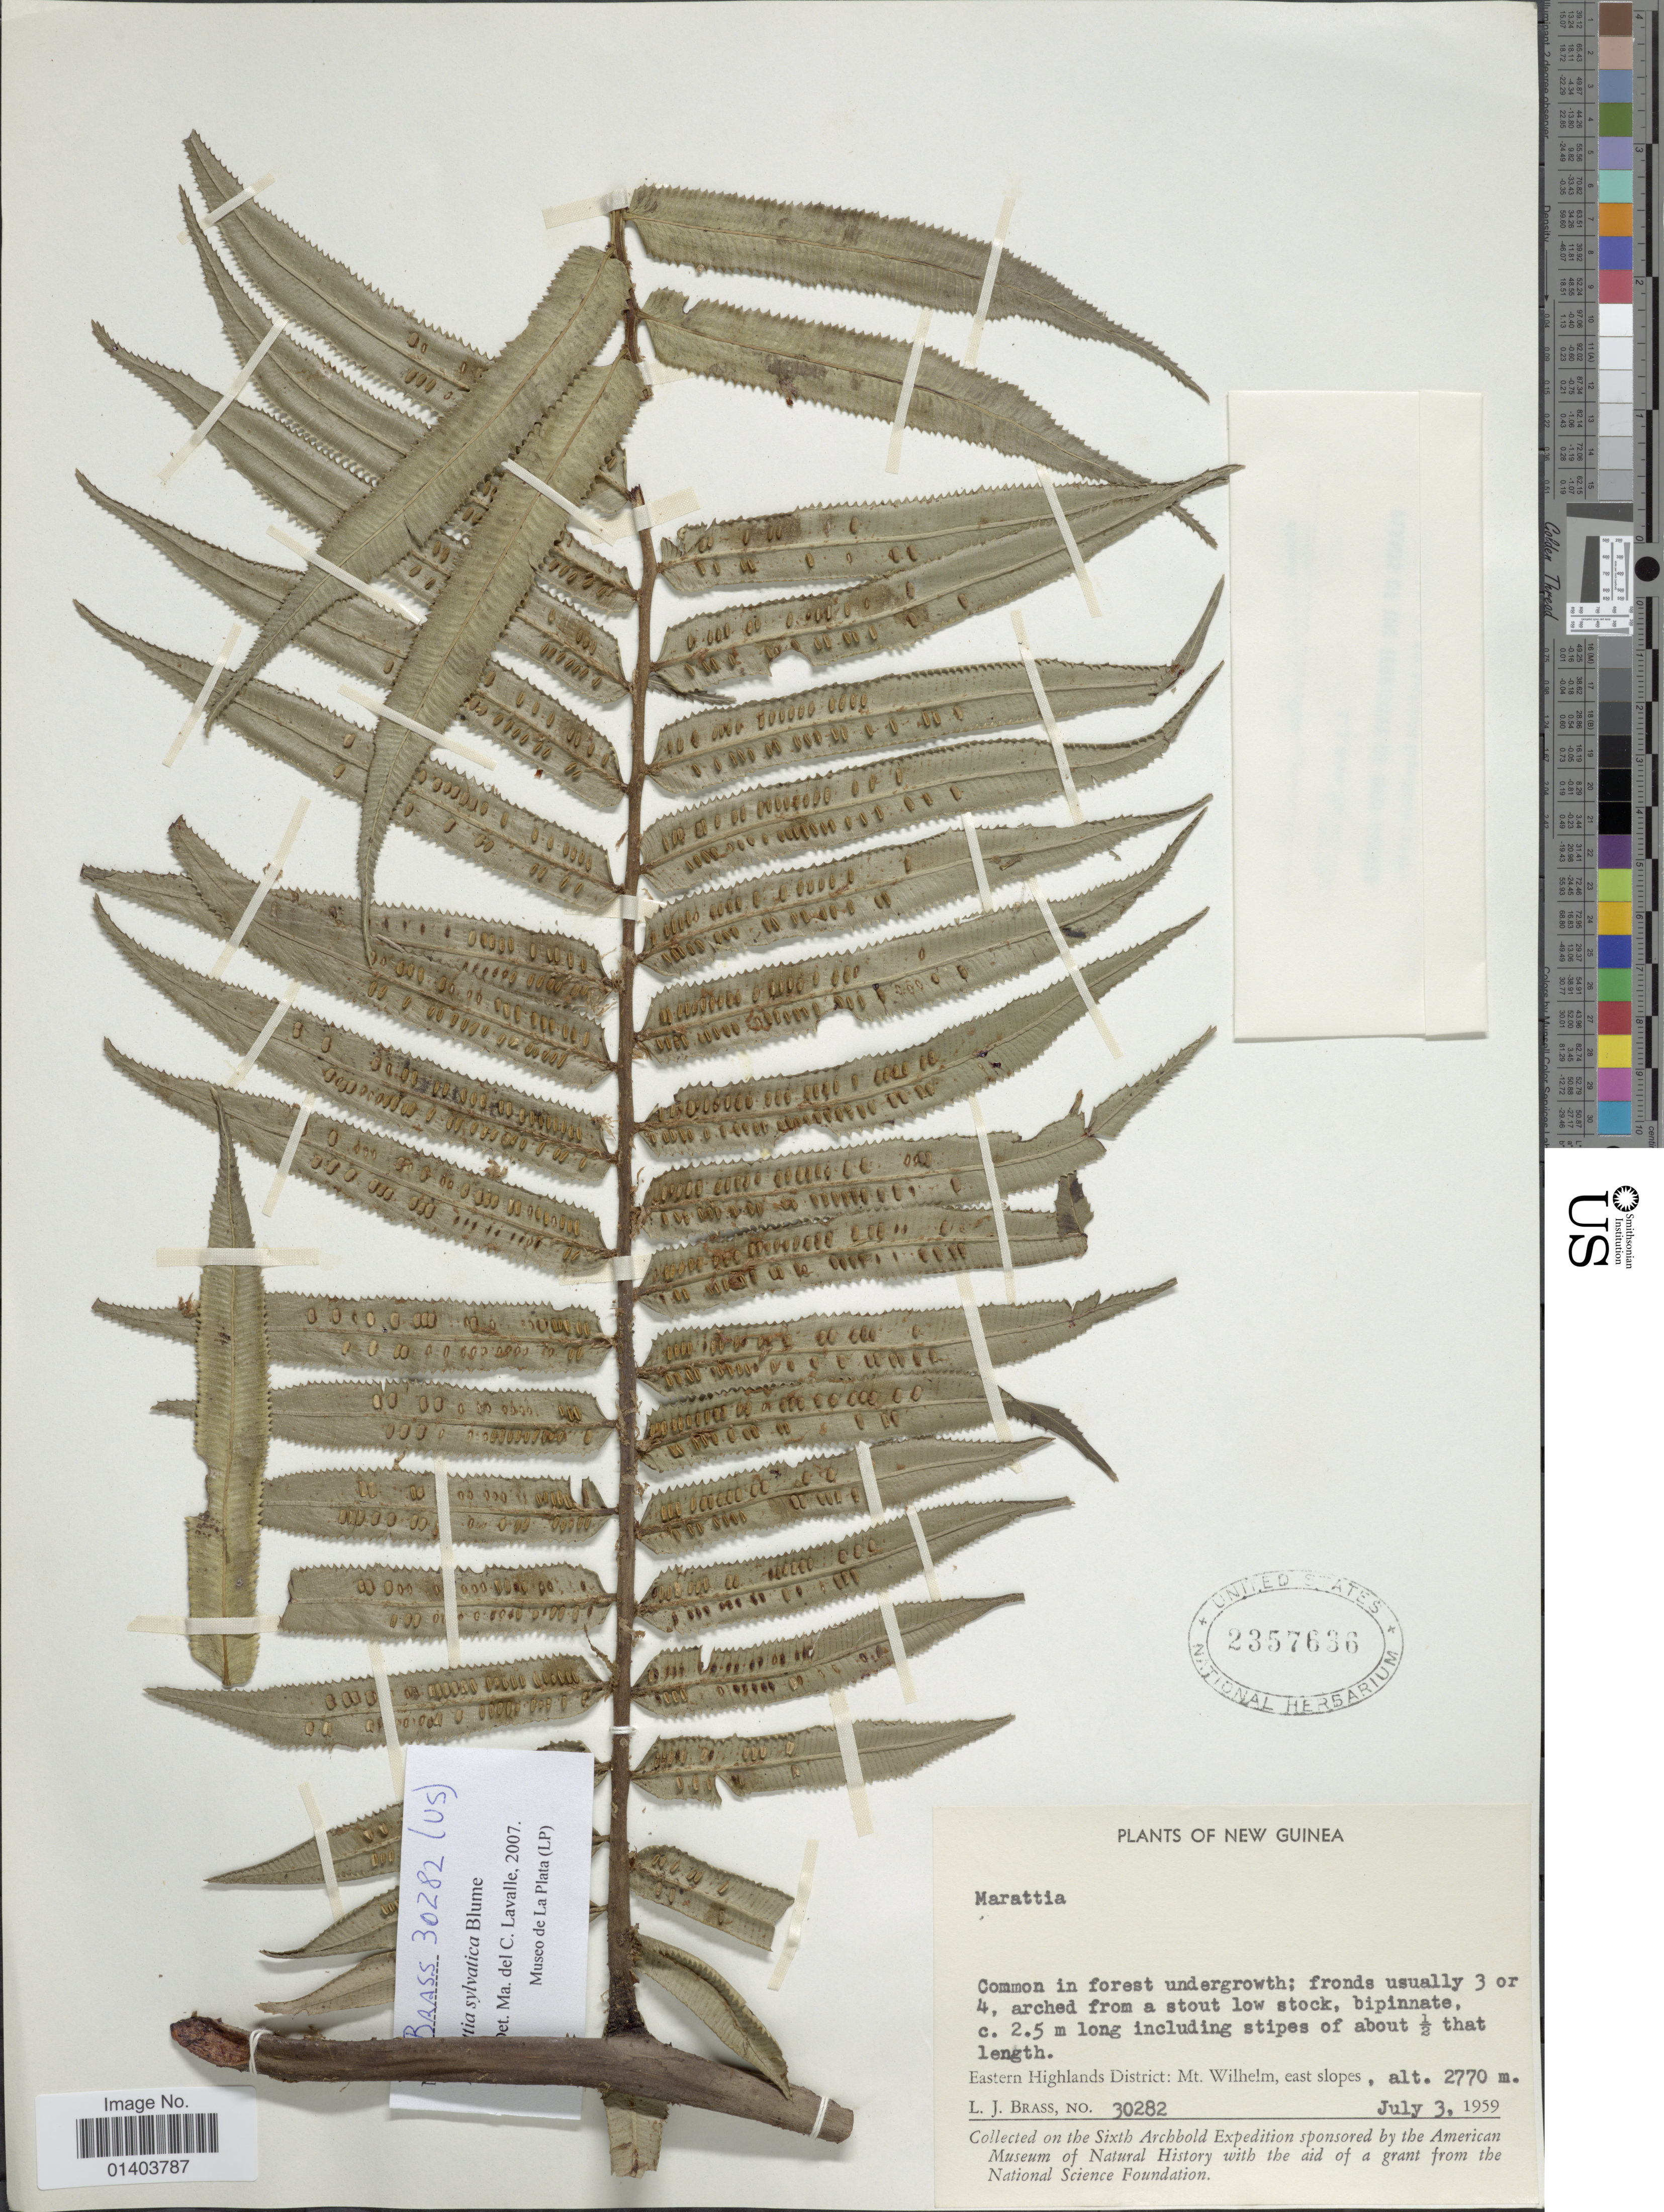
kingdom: Plantae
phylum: Tracheophyta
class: Polypodiopsida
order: Marattiales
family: Marattiaceae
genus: Ptisana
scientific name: Ptisana sylvatica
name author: (Blume) Murdock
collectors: L. J. Brass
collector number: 30282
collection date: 1959-07-03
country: Papua New Guinea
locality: Eastern Highlands District: Mt Wilhelm, east slopes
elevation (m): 2770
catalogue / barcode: US 2357636